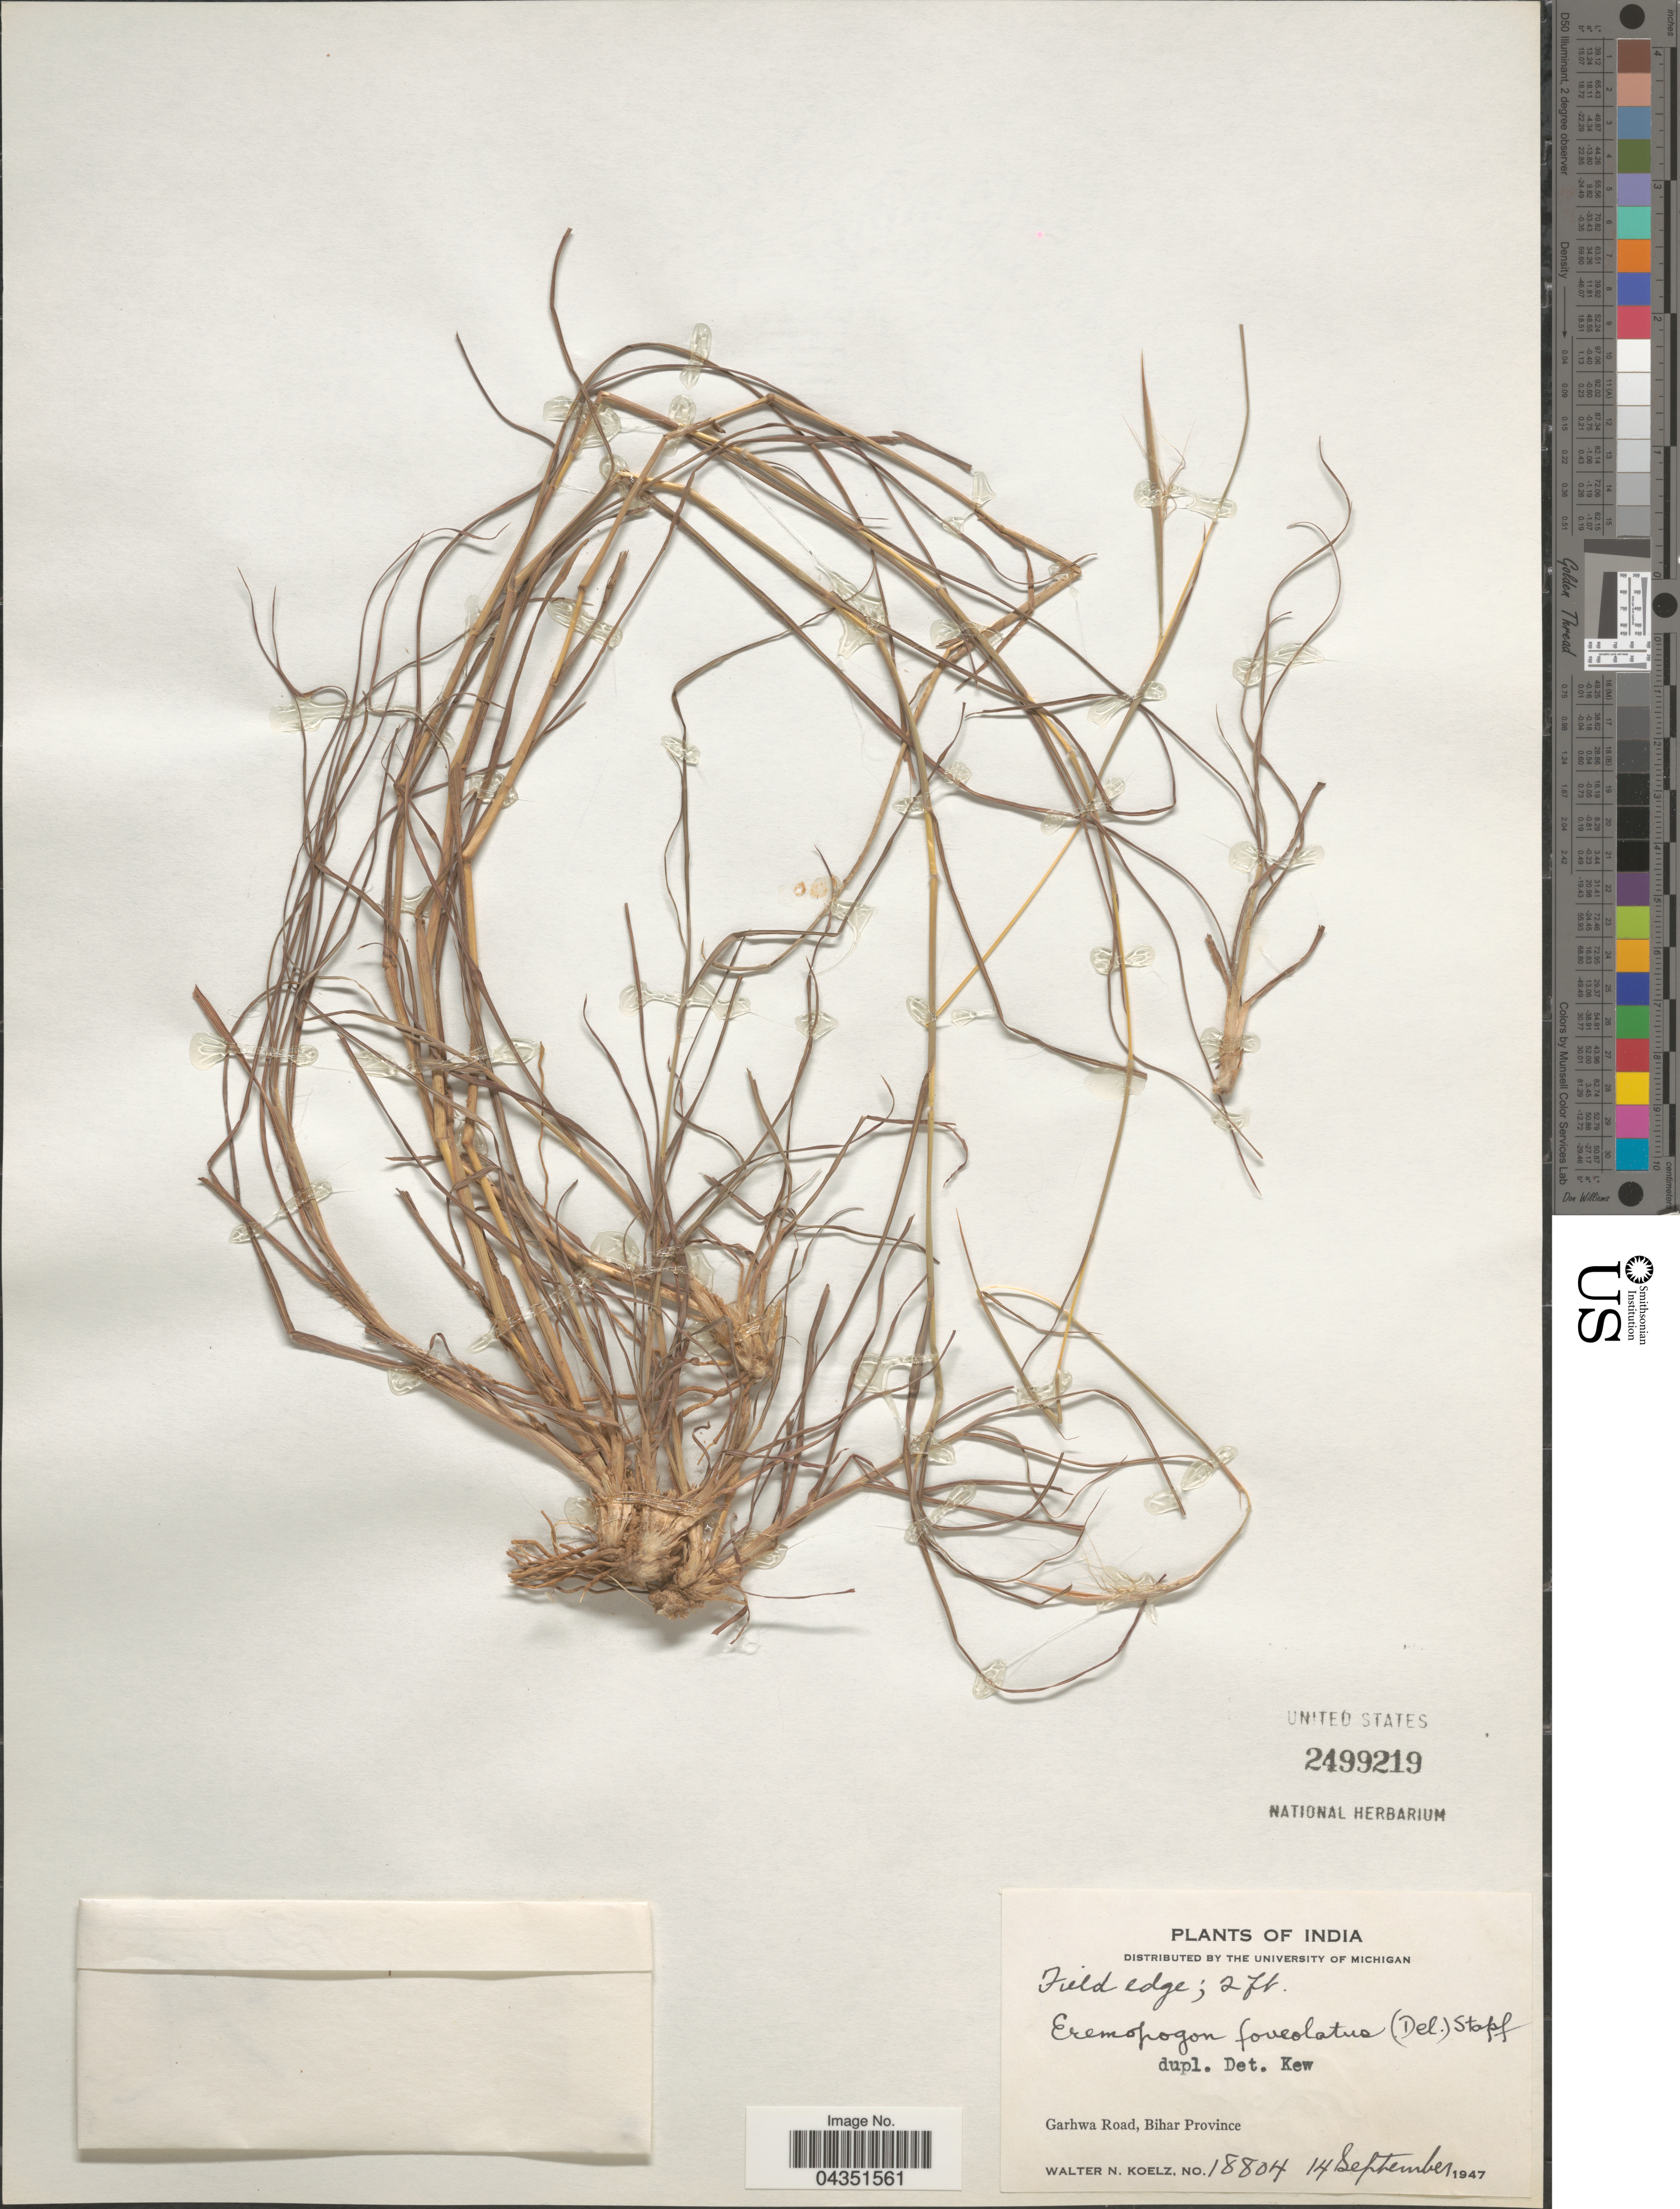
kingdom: Plantae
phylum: Tracheophyta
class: Liliopsida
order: Poales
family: Poaceae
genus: Eremopogon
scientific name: Eremopogon foveolatus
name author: (Delile) Stapf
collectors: W. N. Koelz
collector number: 18804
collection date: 1947-09-14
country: India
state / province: Bihar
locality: Garhwa Road.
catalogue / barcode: US 2499219